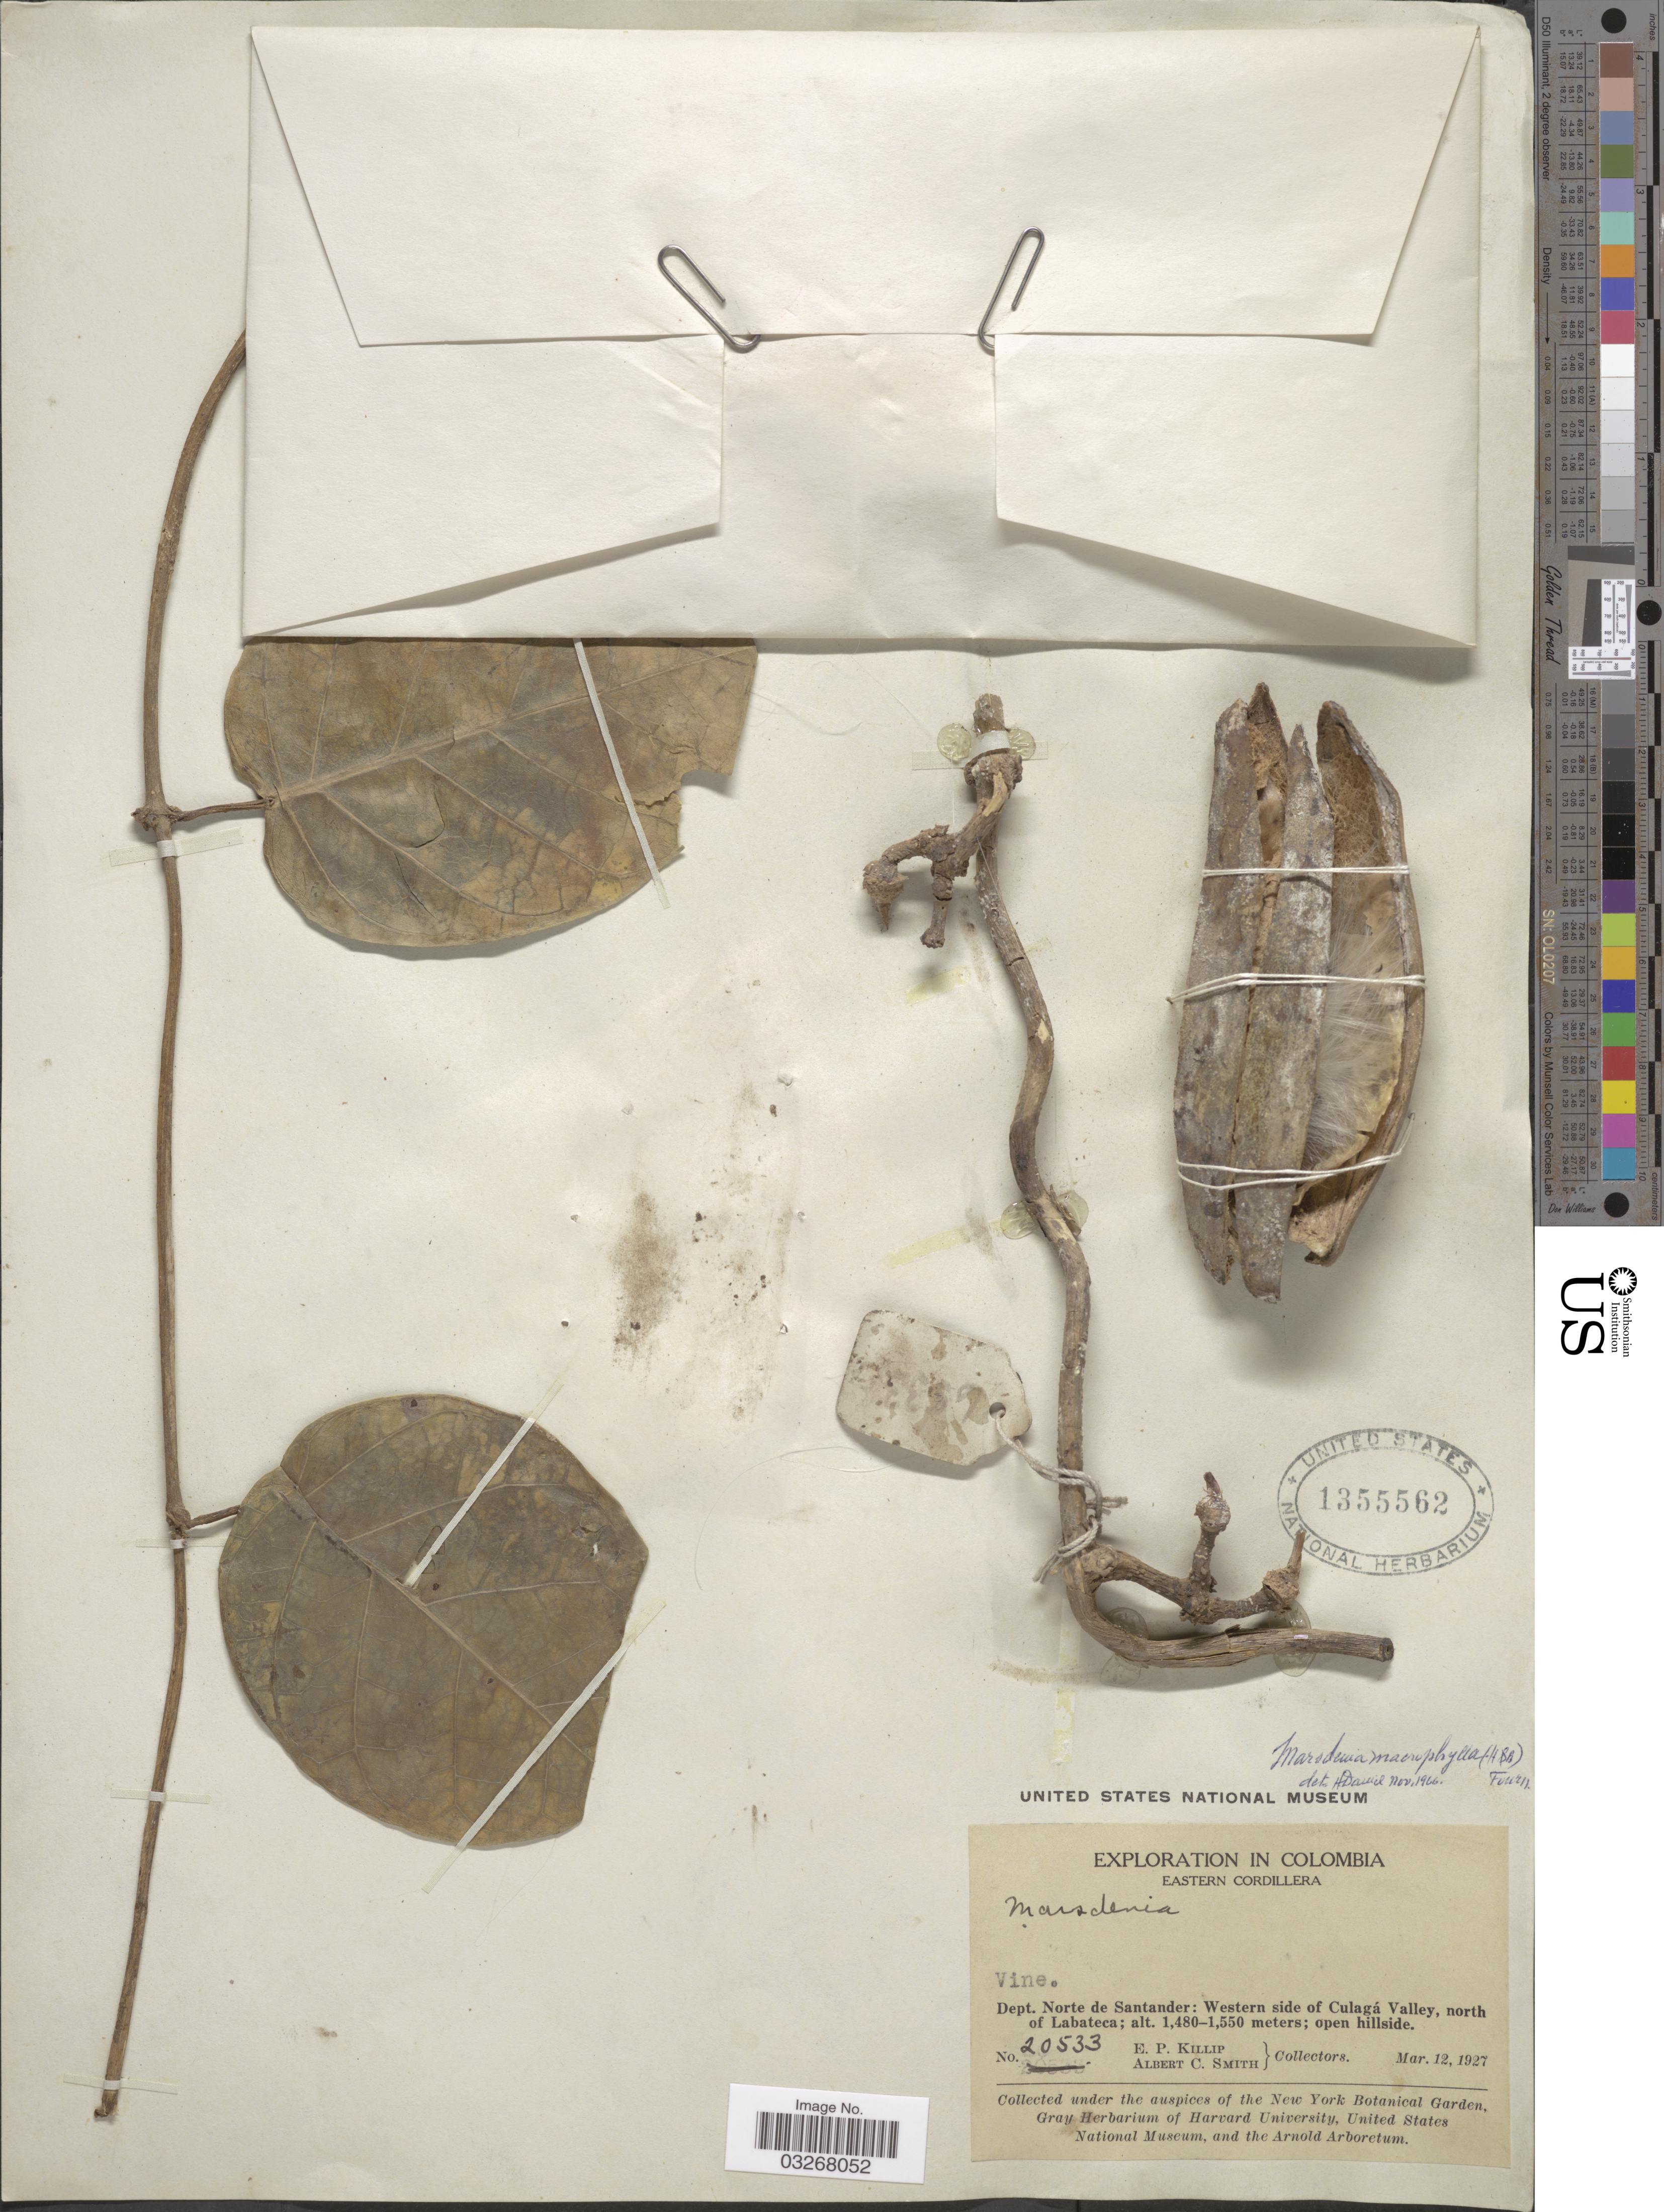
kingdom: Plantae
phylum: Tracheophyta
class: Magnoliopsida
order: Gentianales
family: Apocynaceae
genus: Marsdenia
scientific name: Marsdenia macrophylla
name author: (Humb. & Bonpl. ex Schult.) E. Fourn.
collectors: E. P. Killip & A. C. Smith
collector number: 20533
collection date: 1927-03-12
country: Colombia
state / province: Norte de Santander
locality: Eastern Cordillera, Dept. Norte de Santander: Western side of Culagá Valley, north of Labateca, open hillside.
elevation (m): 1480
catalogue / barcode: US 1355562